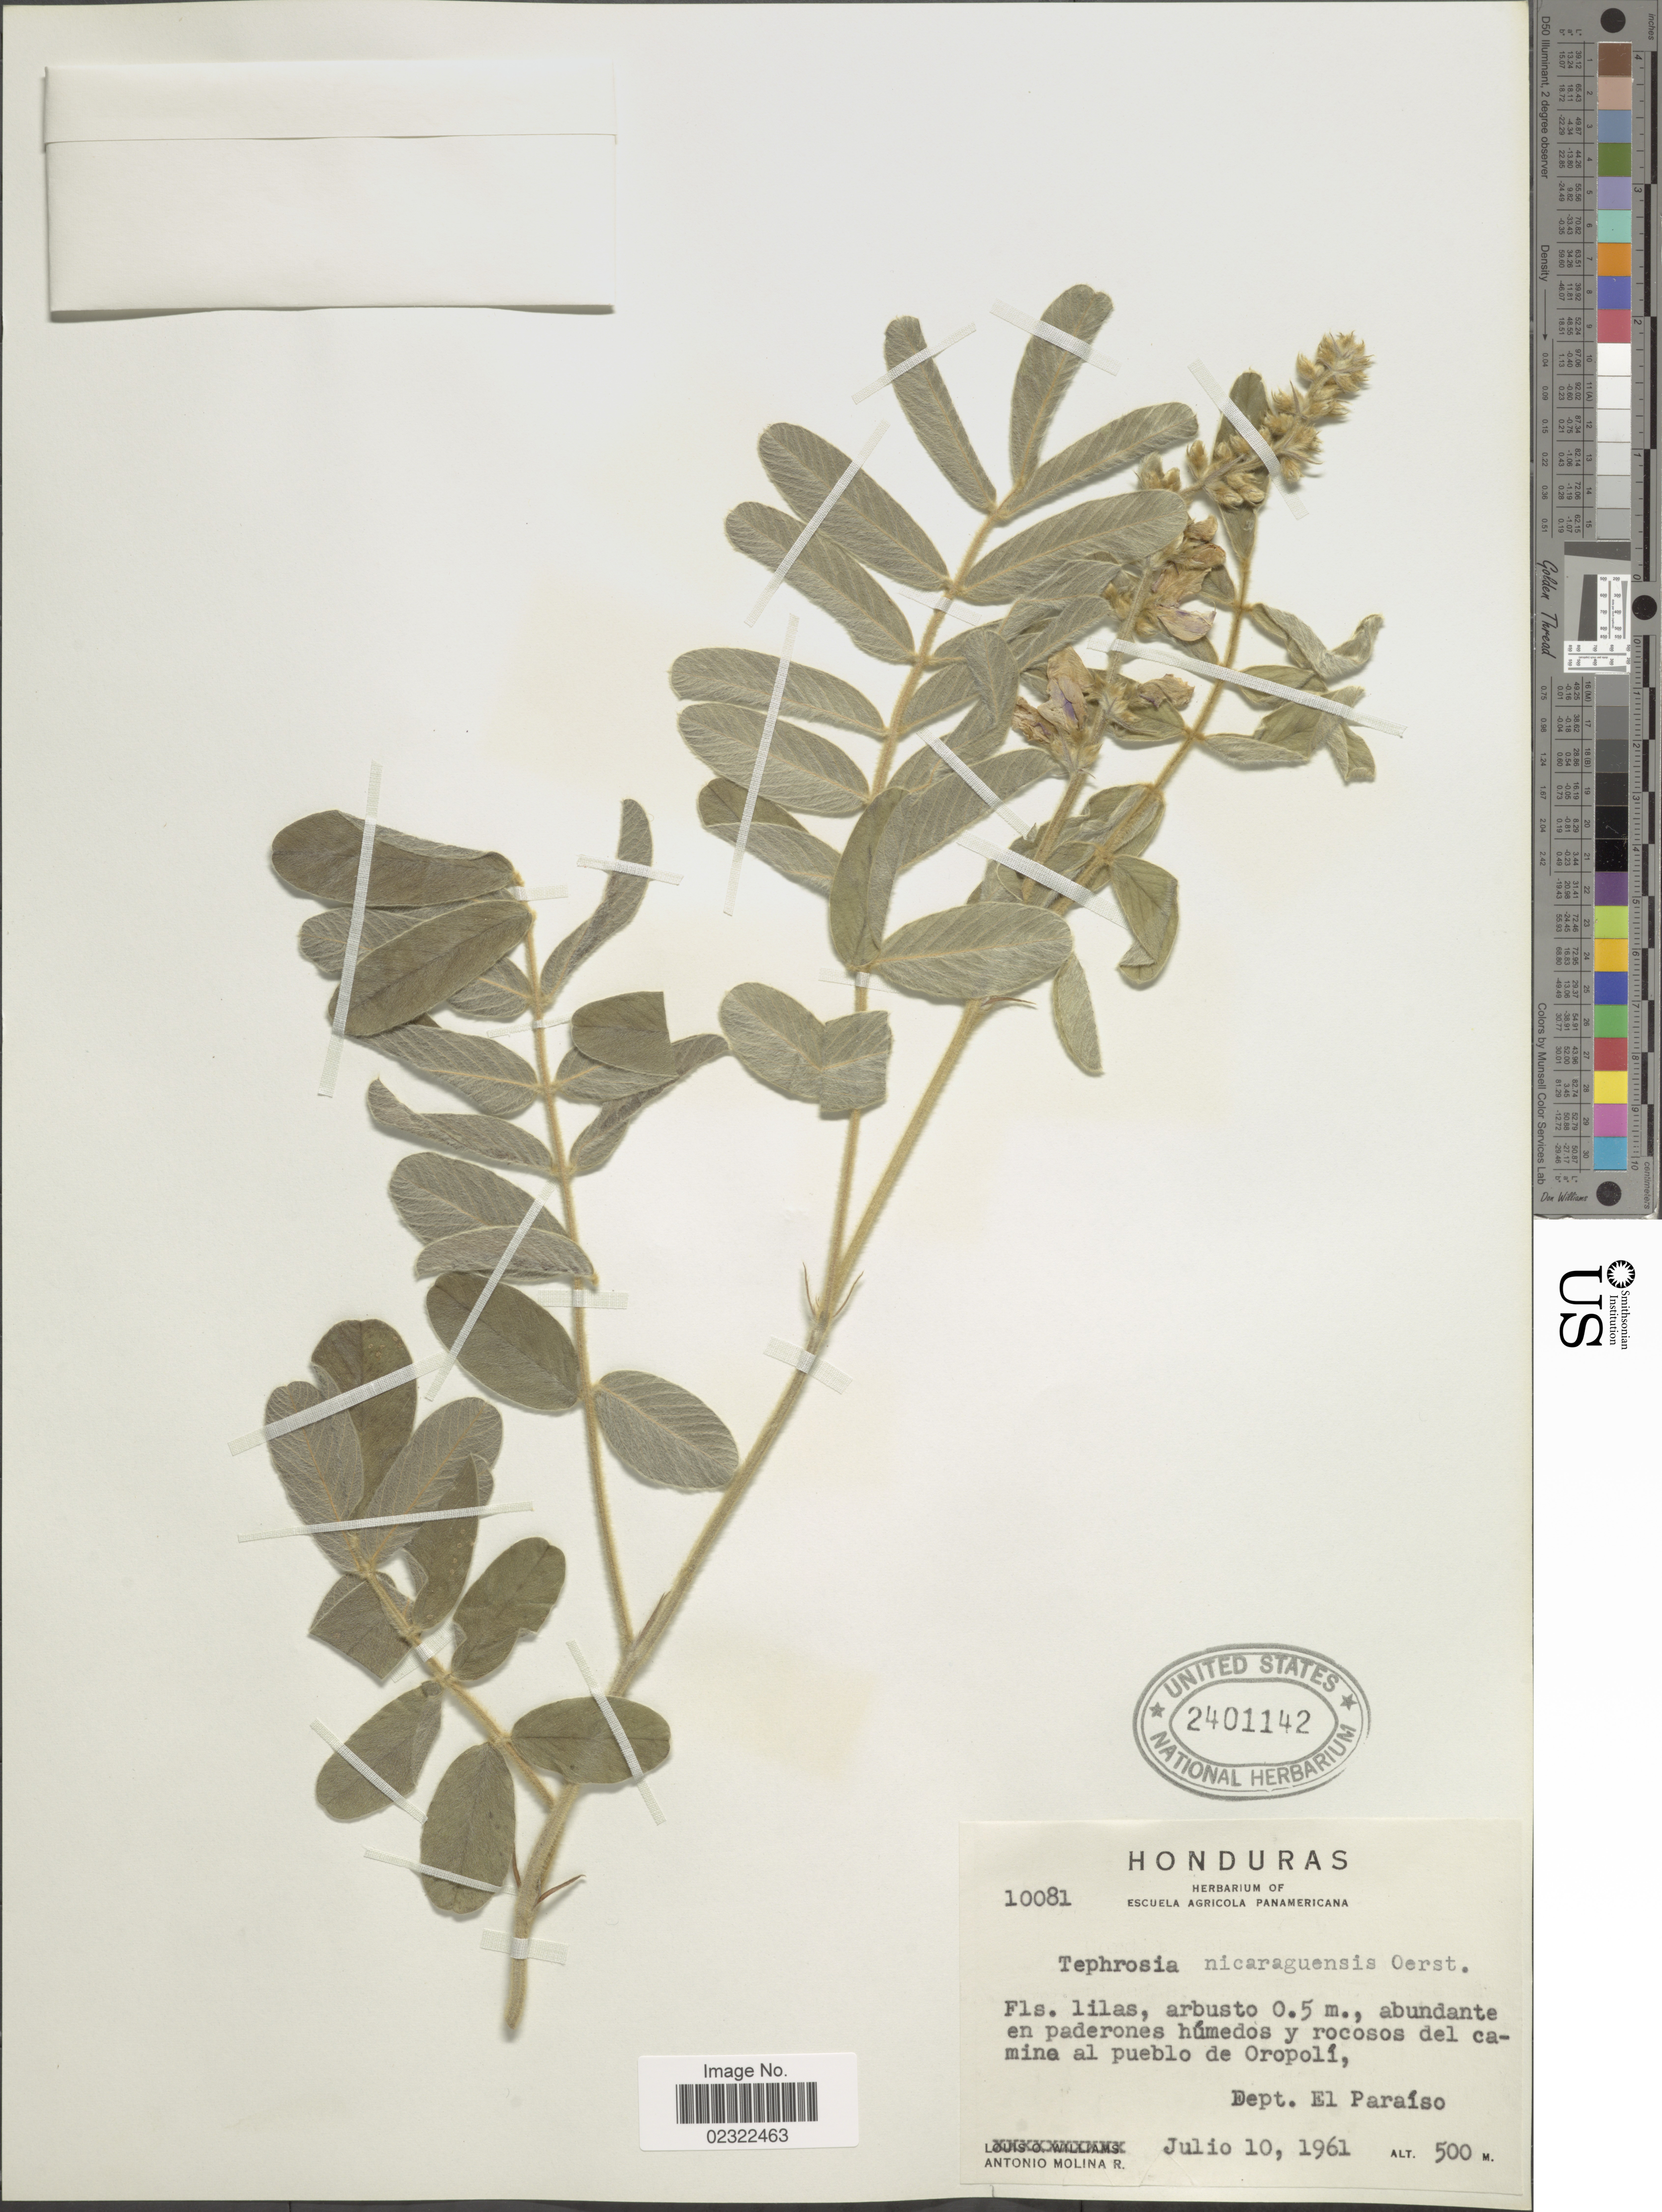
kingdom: Plantae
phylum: Tracheophyta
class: Magnoliopsida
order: Fabales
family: Fabaceae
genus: Tephrosia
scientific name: Tephrosia nicaraguensis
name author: Oerst.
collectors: A. Molina R.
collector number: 10081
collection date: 1961-07-10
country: Honduras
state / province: El Paraíso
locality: Abundante en paderones humedos y rocosos del camina al pueblo de Oropoli. Dept. El Paraiso.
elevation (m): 500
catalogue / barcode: US 2401142